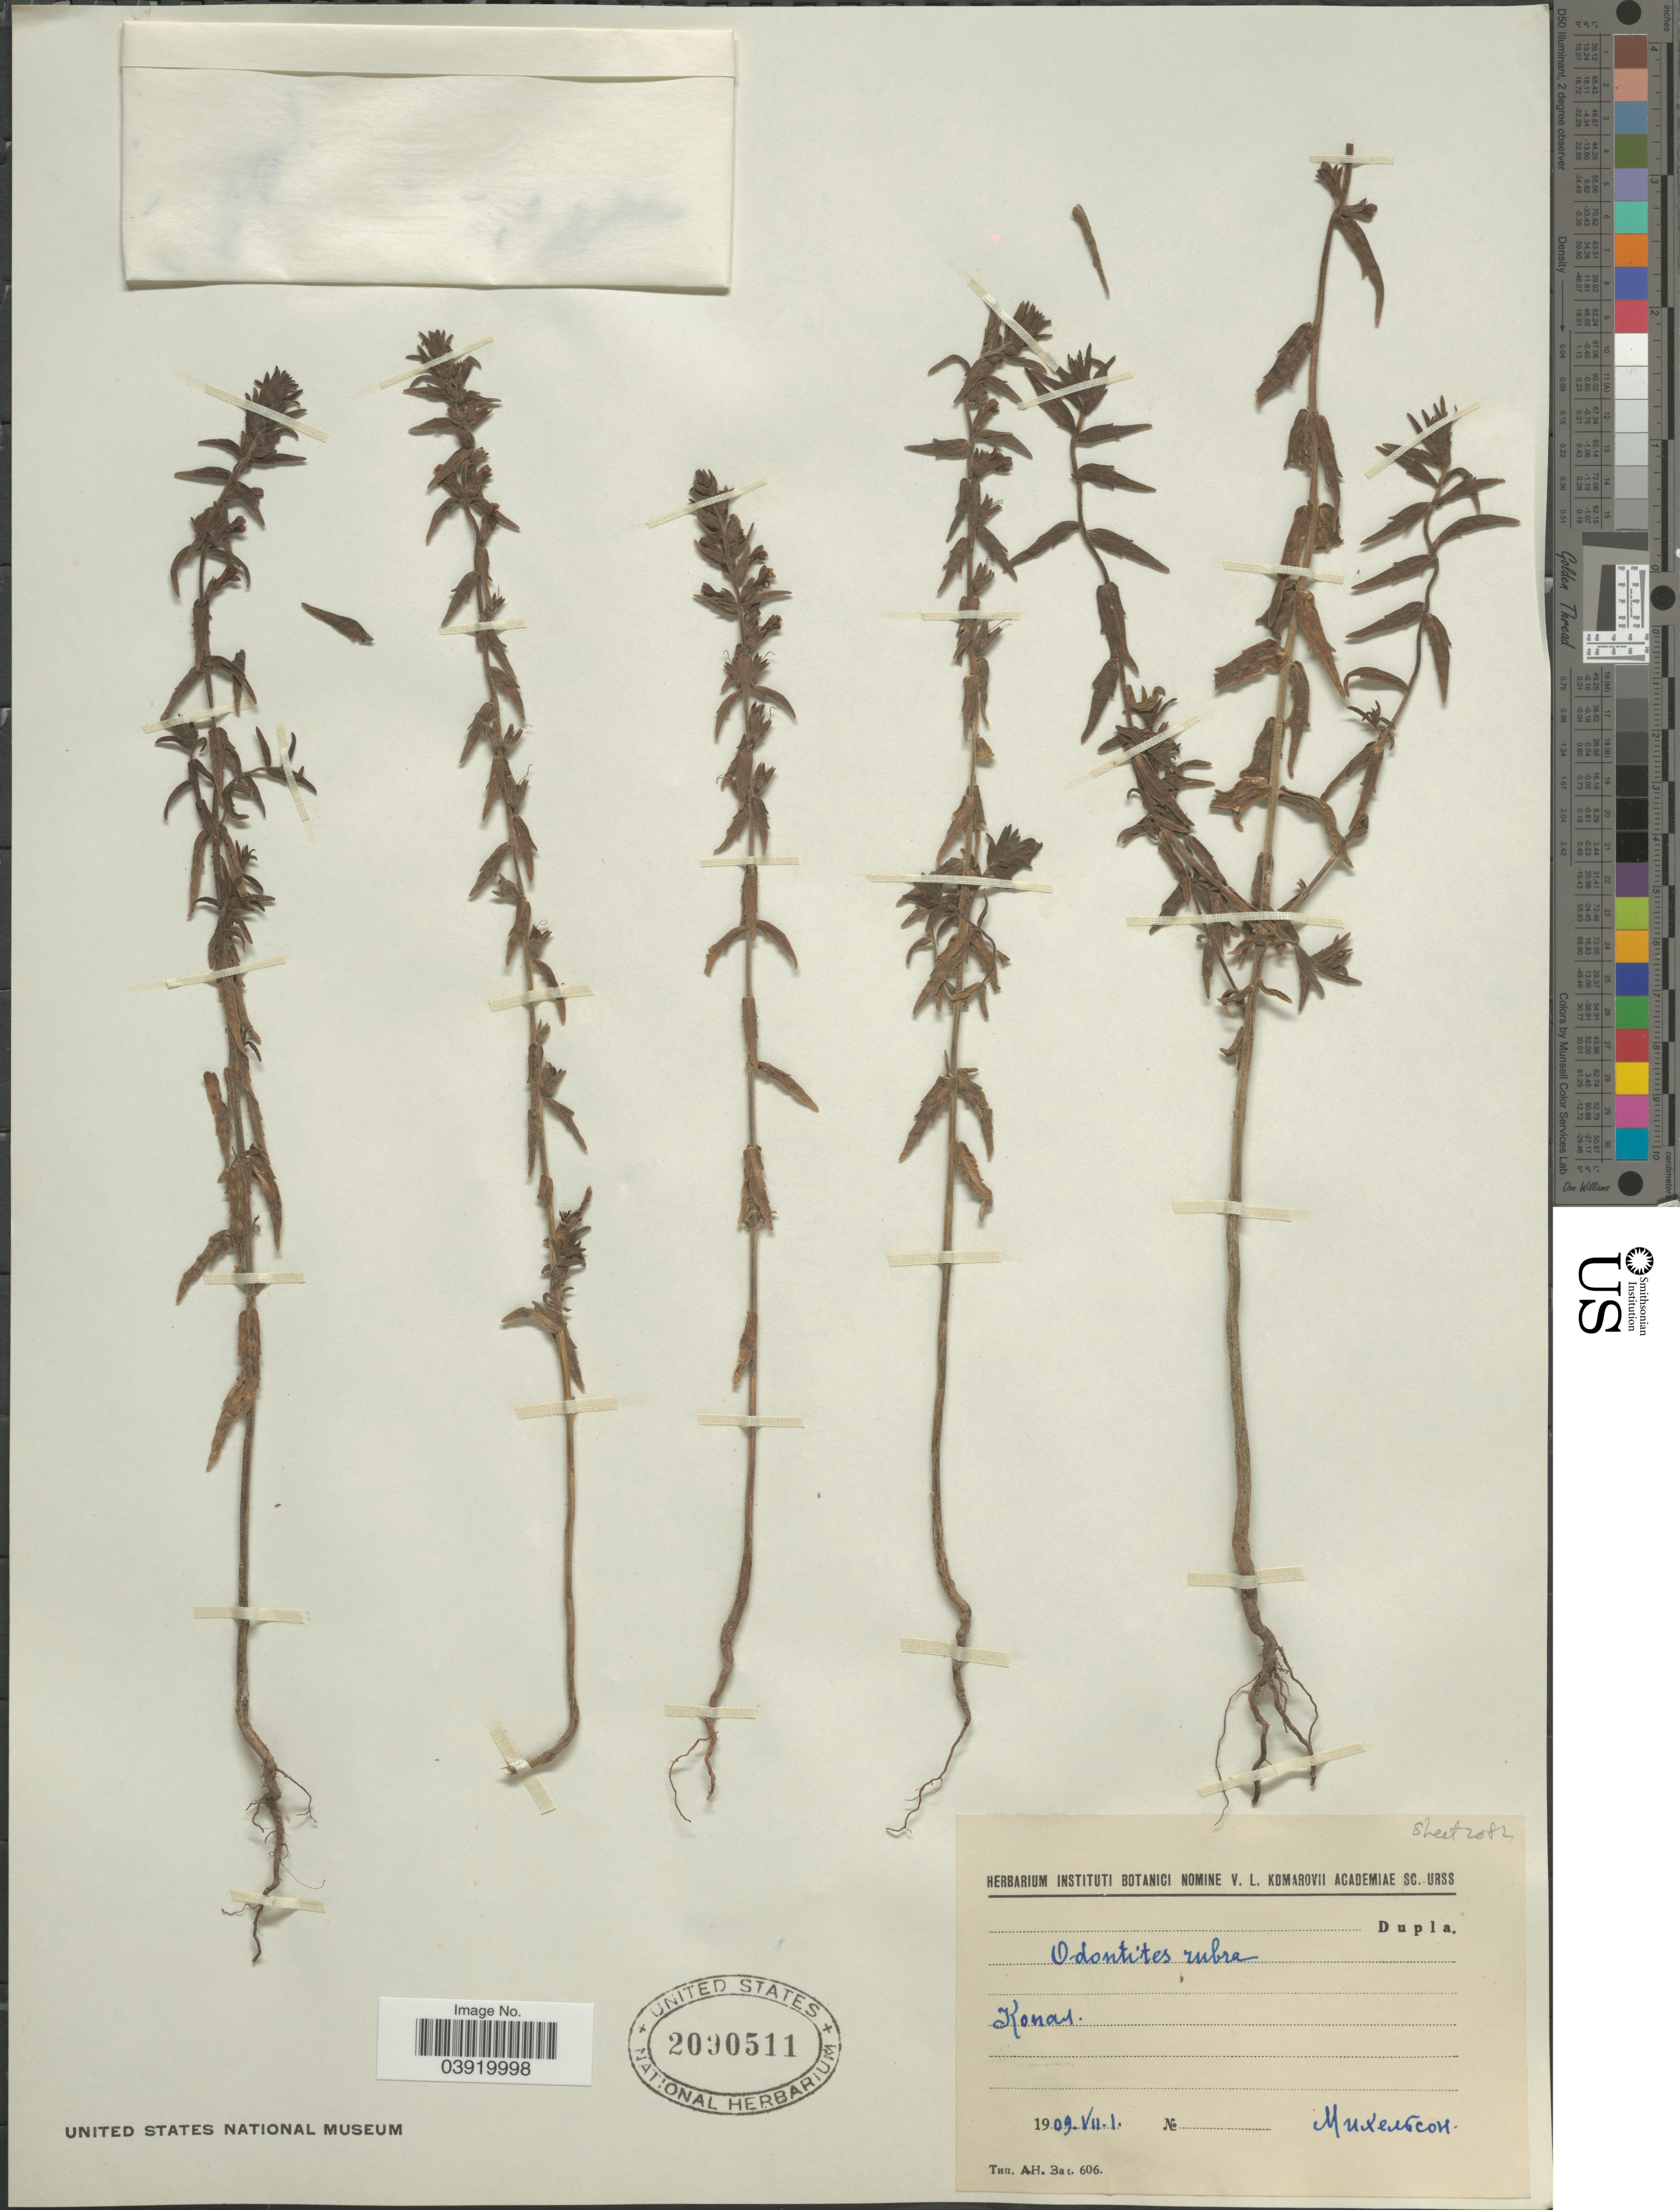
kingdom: Plantae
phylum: Tracheophyta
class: Magnoliopsida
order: Lamiales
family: Orobanchaceae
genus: Odontites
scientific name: Odontites vulgaris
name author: Moench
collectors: -. Muxerbcoh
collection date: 1909-07-01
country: Kazakhstan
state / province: Almaty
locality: Kopal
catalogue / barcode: US 2090511